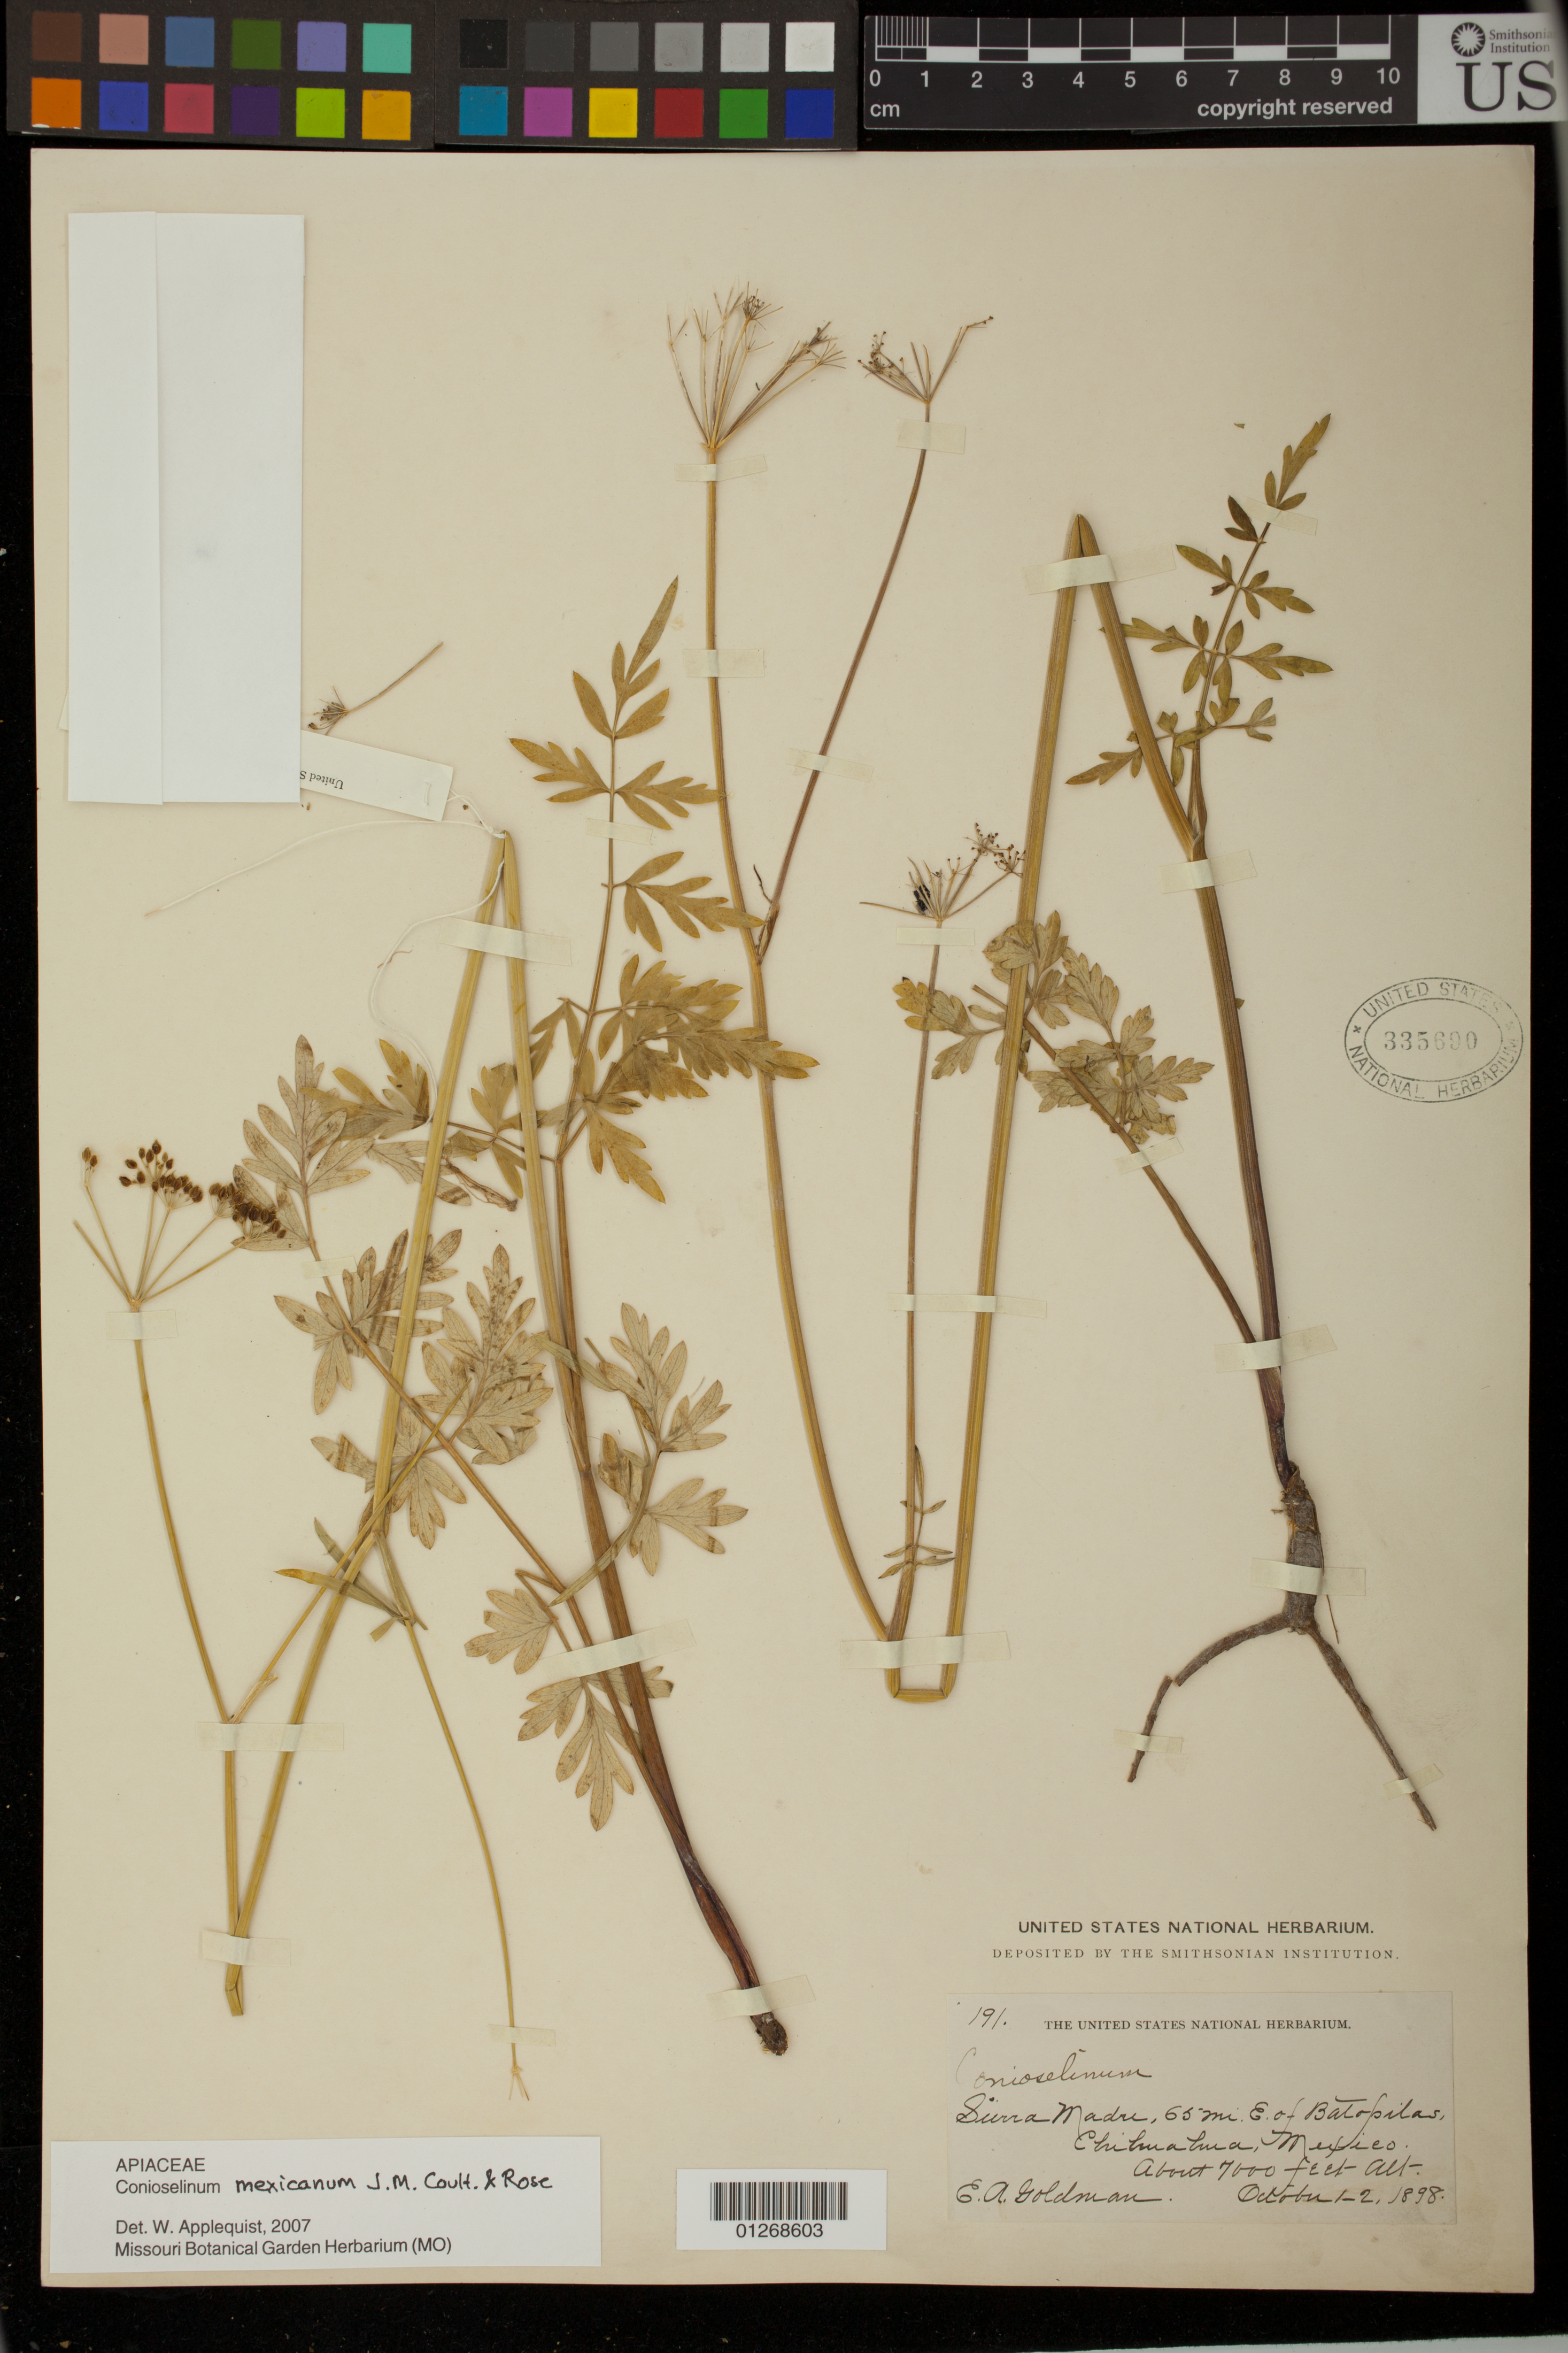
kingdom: Plantae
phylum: Tracheophyta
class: Magnoliopsida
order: Apiales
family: Apiaceae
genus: Conioselinum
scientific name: Conioselinum mexicanum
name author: J.M. Coult. & Rose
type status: Type Collection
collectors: E. A. Goldman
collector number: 191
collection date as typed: October 1-2, 1898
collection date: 1898-10-01/1898-10-02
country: Mexico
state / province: Chihuahua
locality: Sierra Madre, 65 mi. E of Batopilas, Chihuahua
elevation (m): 2134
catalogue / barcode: US 335690